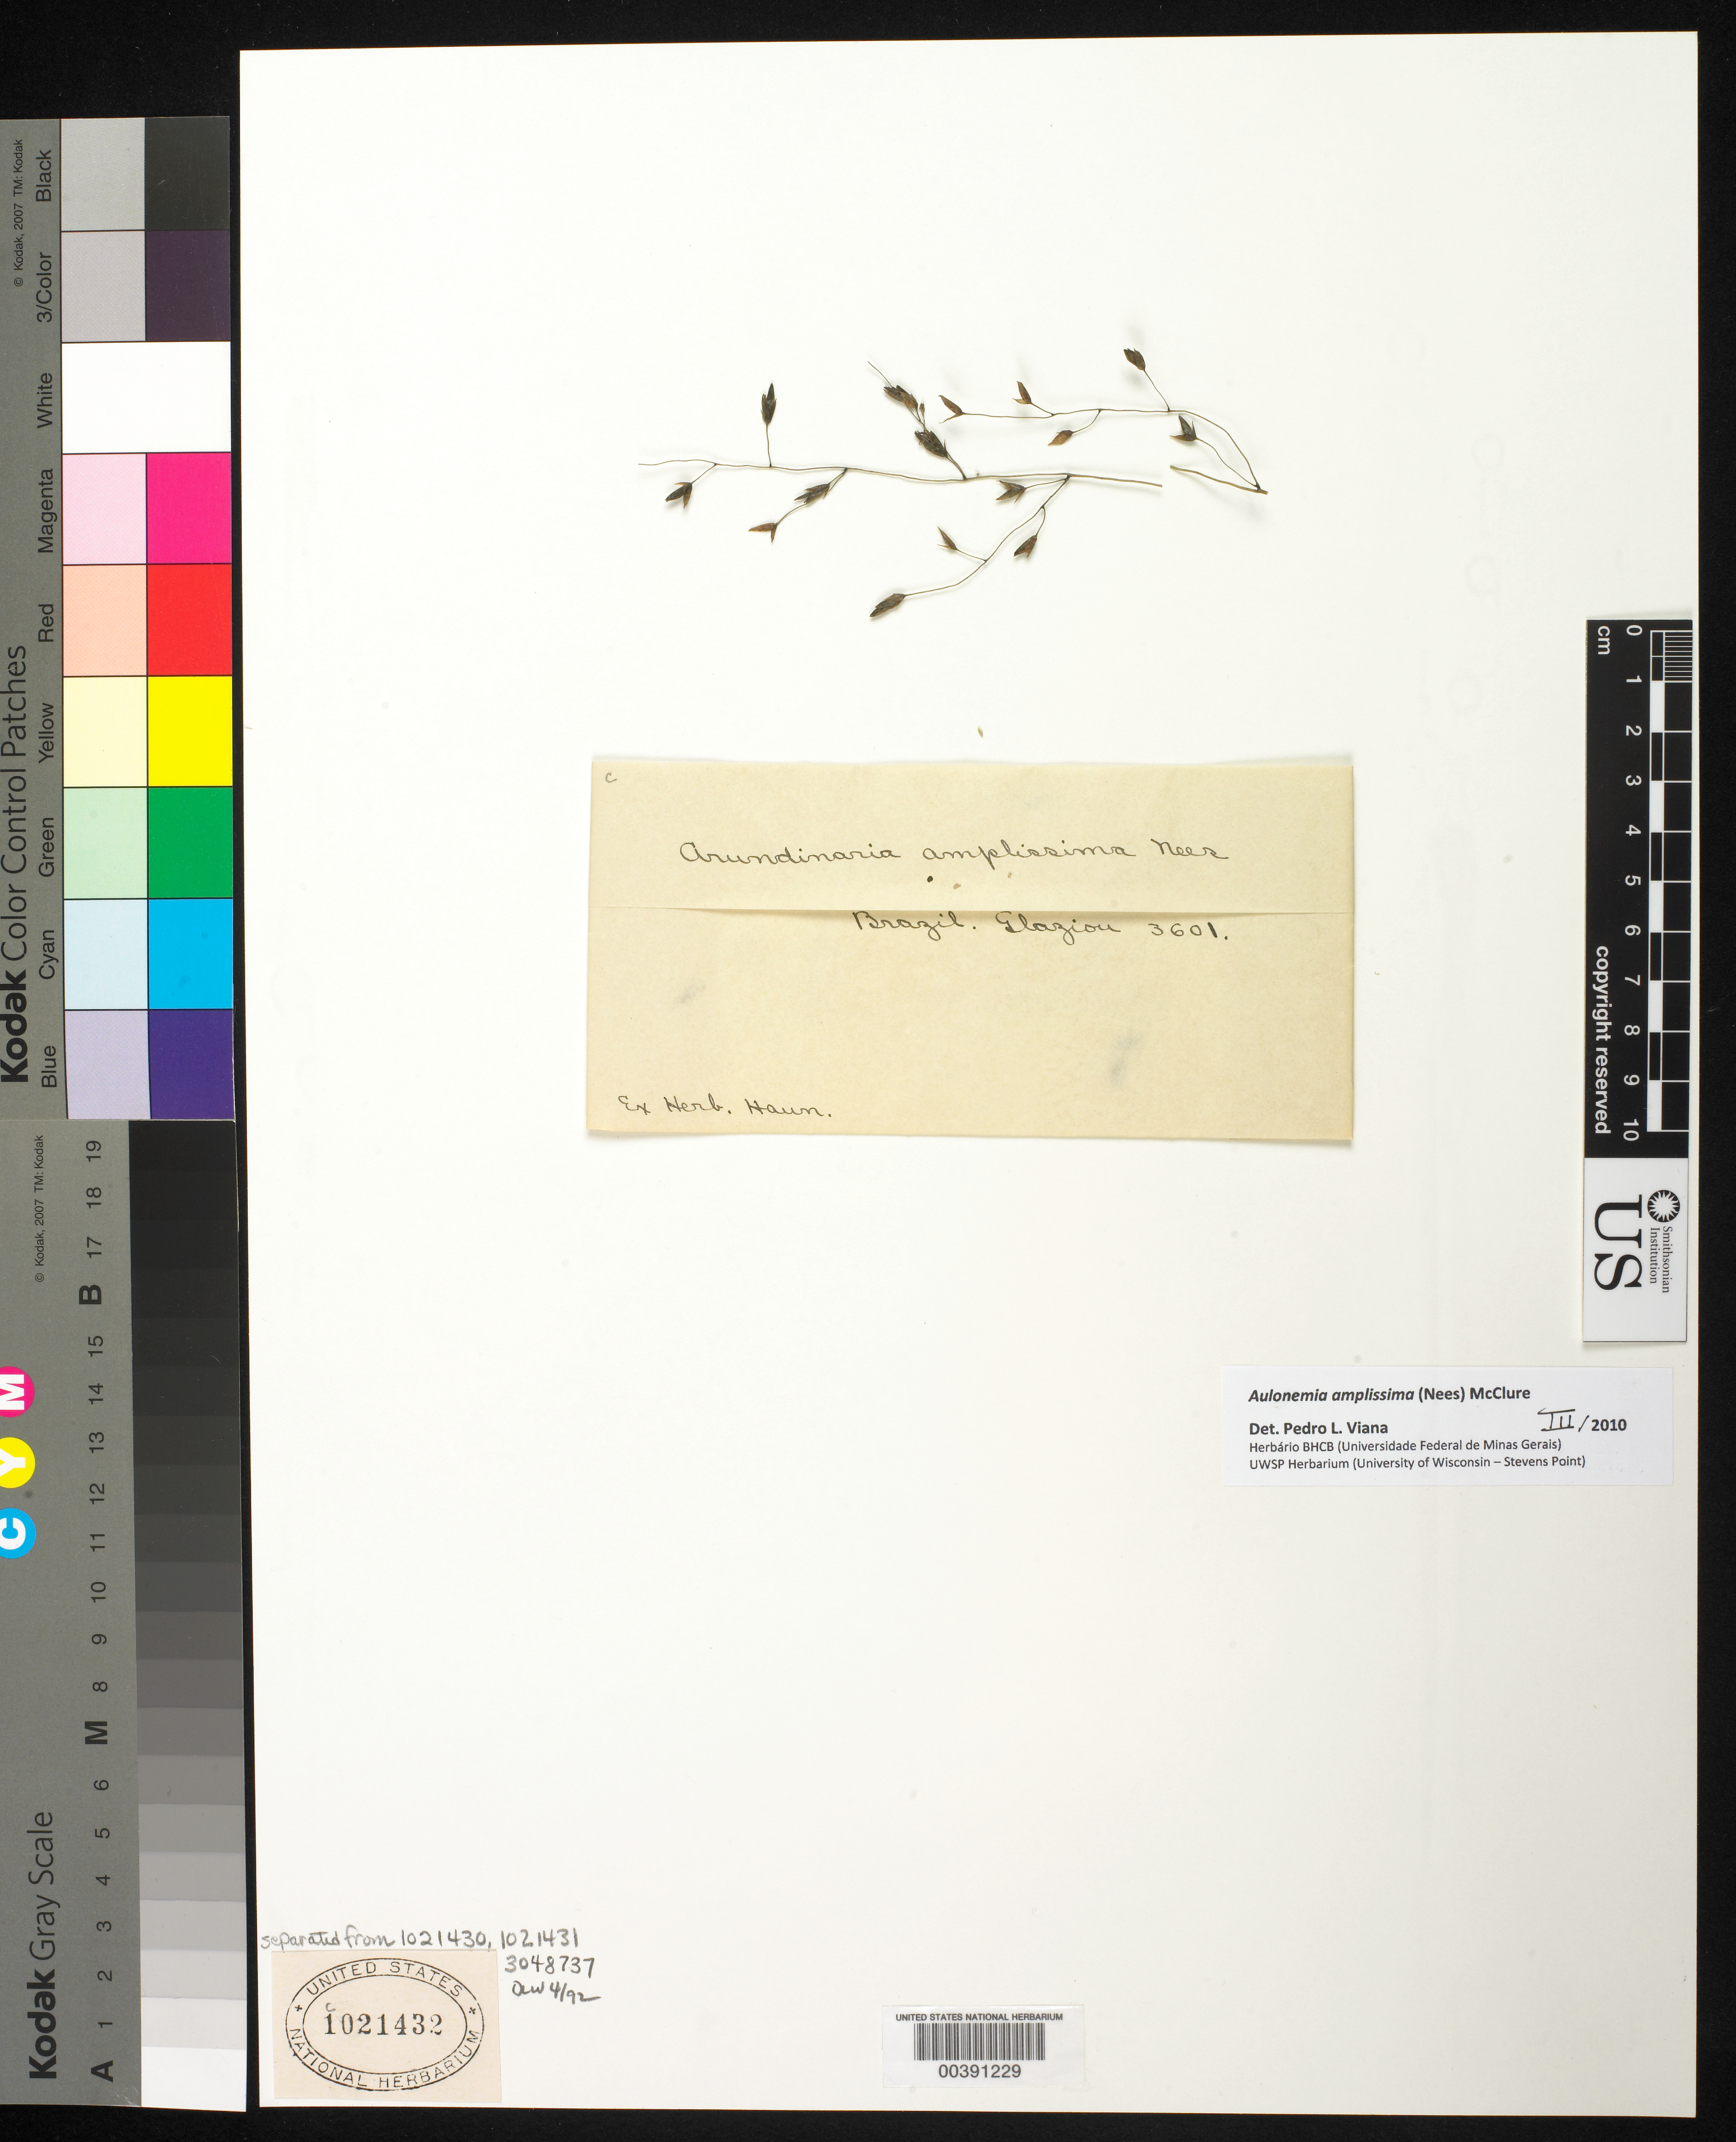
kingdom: Plantae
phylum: Tracheophyta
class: Liliopsida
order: Poales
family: Poaceae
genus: Aulonemia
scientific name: Aulonemia amplissima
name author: (Nees) McClure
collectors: A. F. M. Glaziou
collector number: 3601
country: Brazil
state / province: Minas Gerais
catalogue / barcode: US 1021432